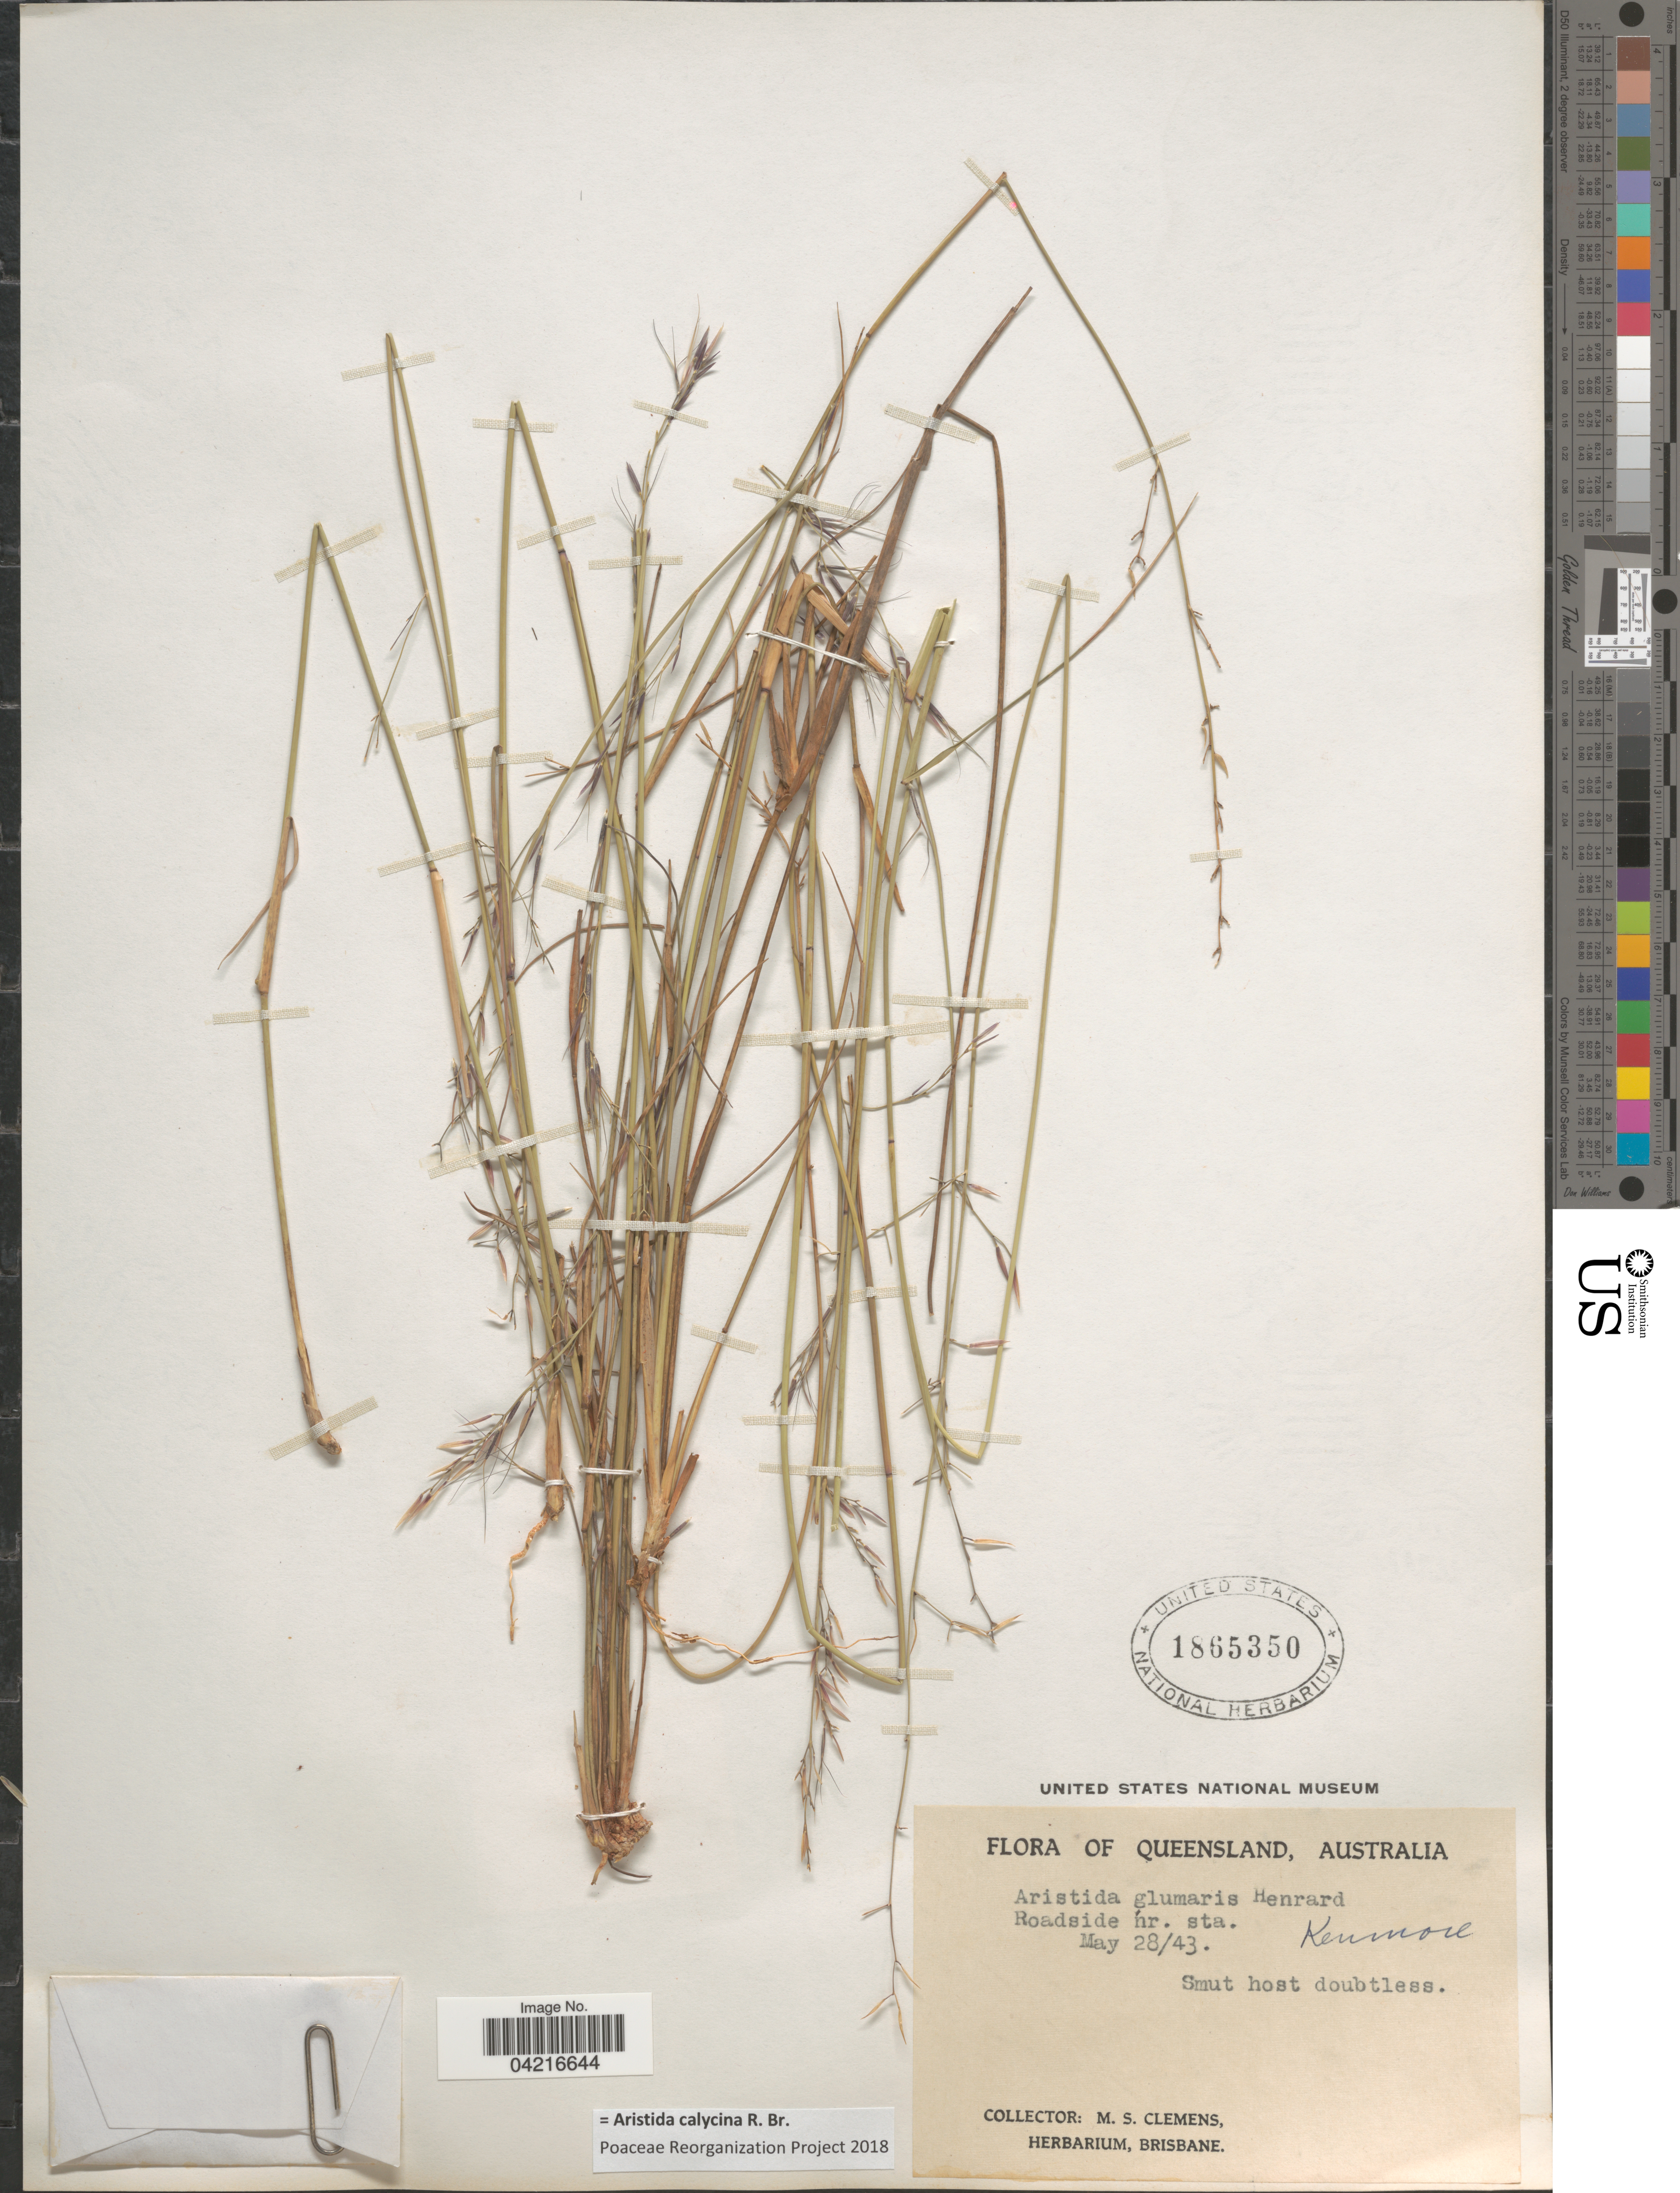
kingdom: Plantae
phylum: Tracheophyta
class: Liliopsida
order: Poales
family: Poaceae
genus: Aristida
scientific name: Aristida calycina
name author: R. Br.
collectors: M. S. Clemens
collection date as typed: Transcribed d/m/y: 28/5/43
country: Australia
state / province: Queensland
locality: Roadside nr. sta. Kenmore.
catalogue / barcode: US 1865350